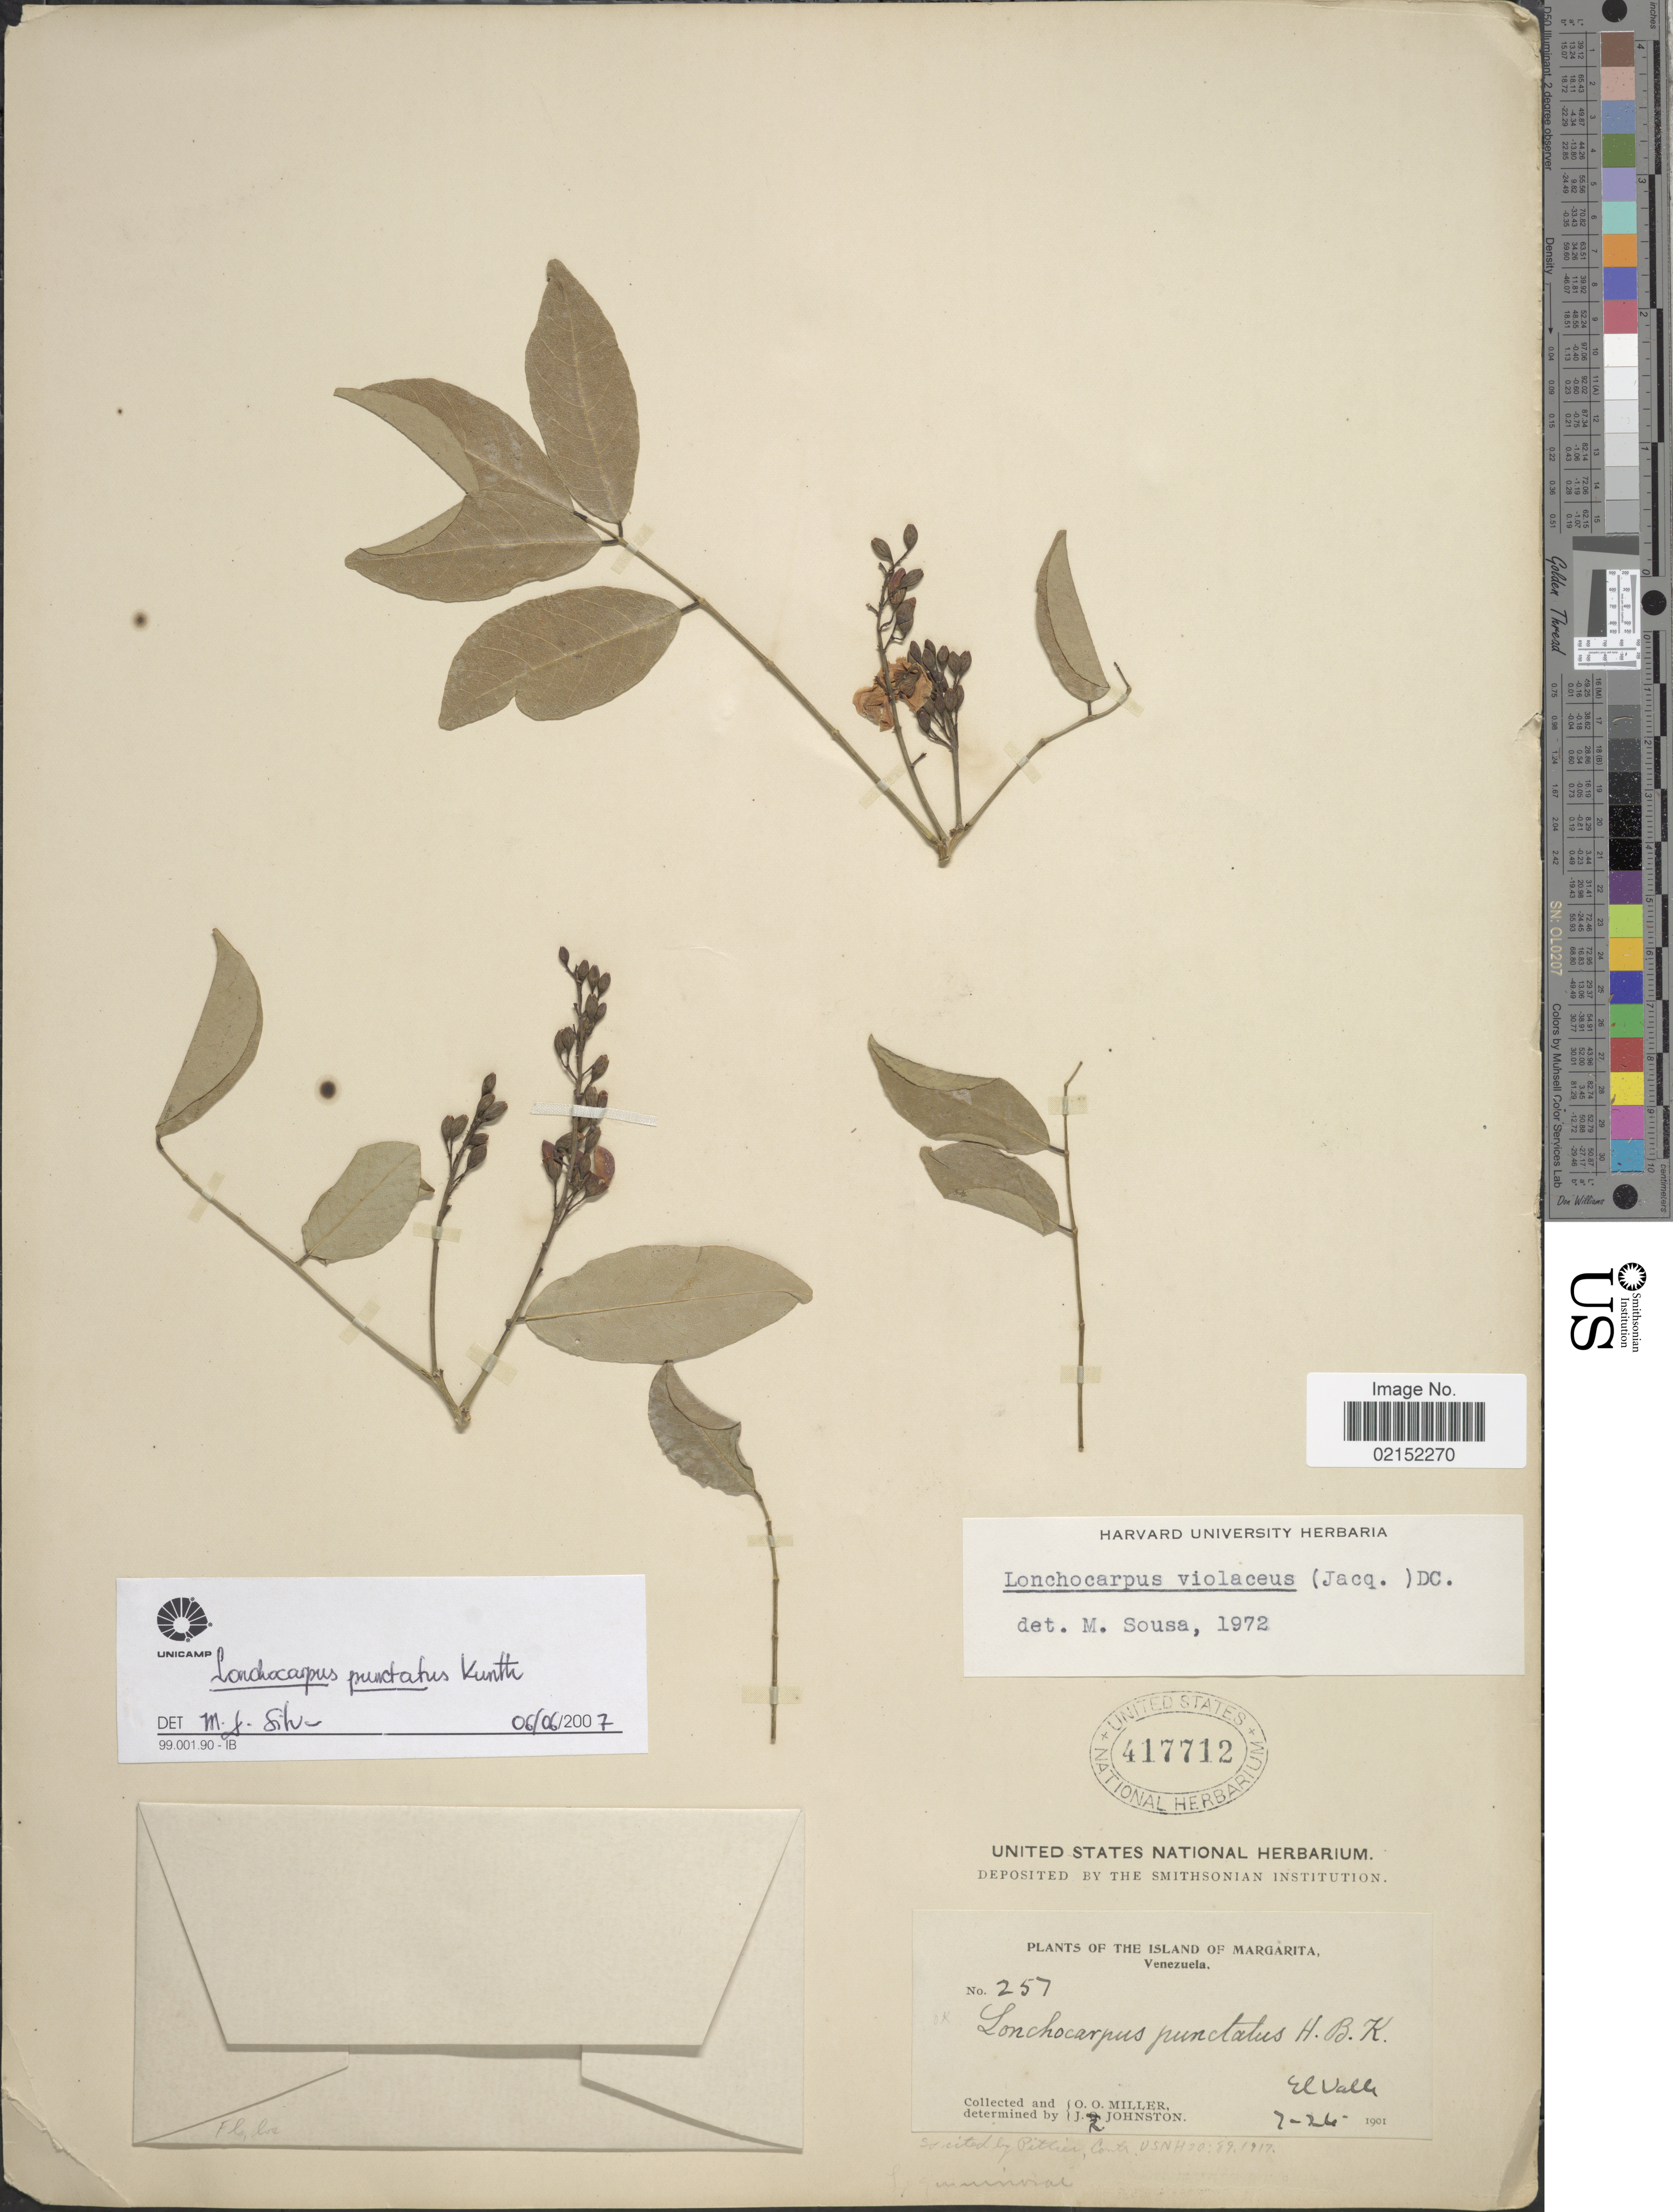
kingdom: Plantae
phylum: Tracheophyta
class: Magnoliopsida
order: Fabales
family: Fabaceae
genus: Lonchocarpus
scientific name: Lonchocarpus punctatus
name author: Kunth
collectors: O. O. Miller & J. Johnston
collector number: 257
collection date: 1901-07-24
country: Venezuela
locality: Island of Margarita, El Valle.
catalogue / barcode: US 417712